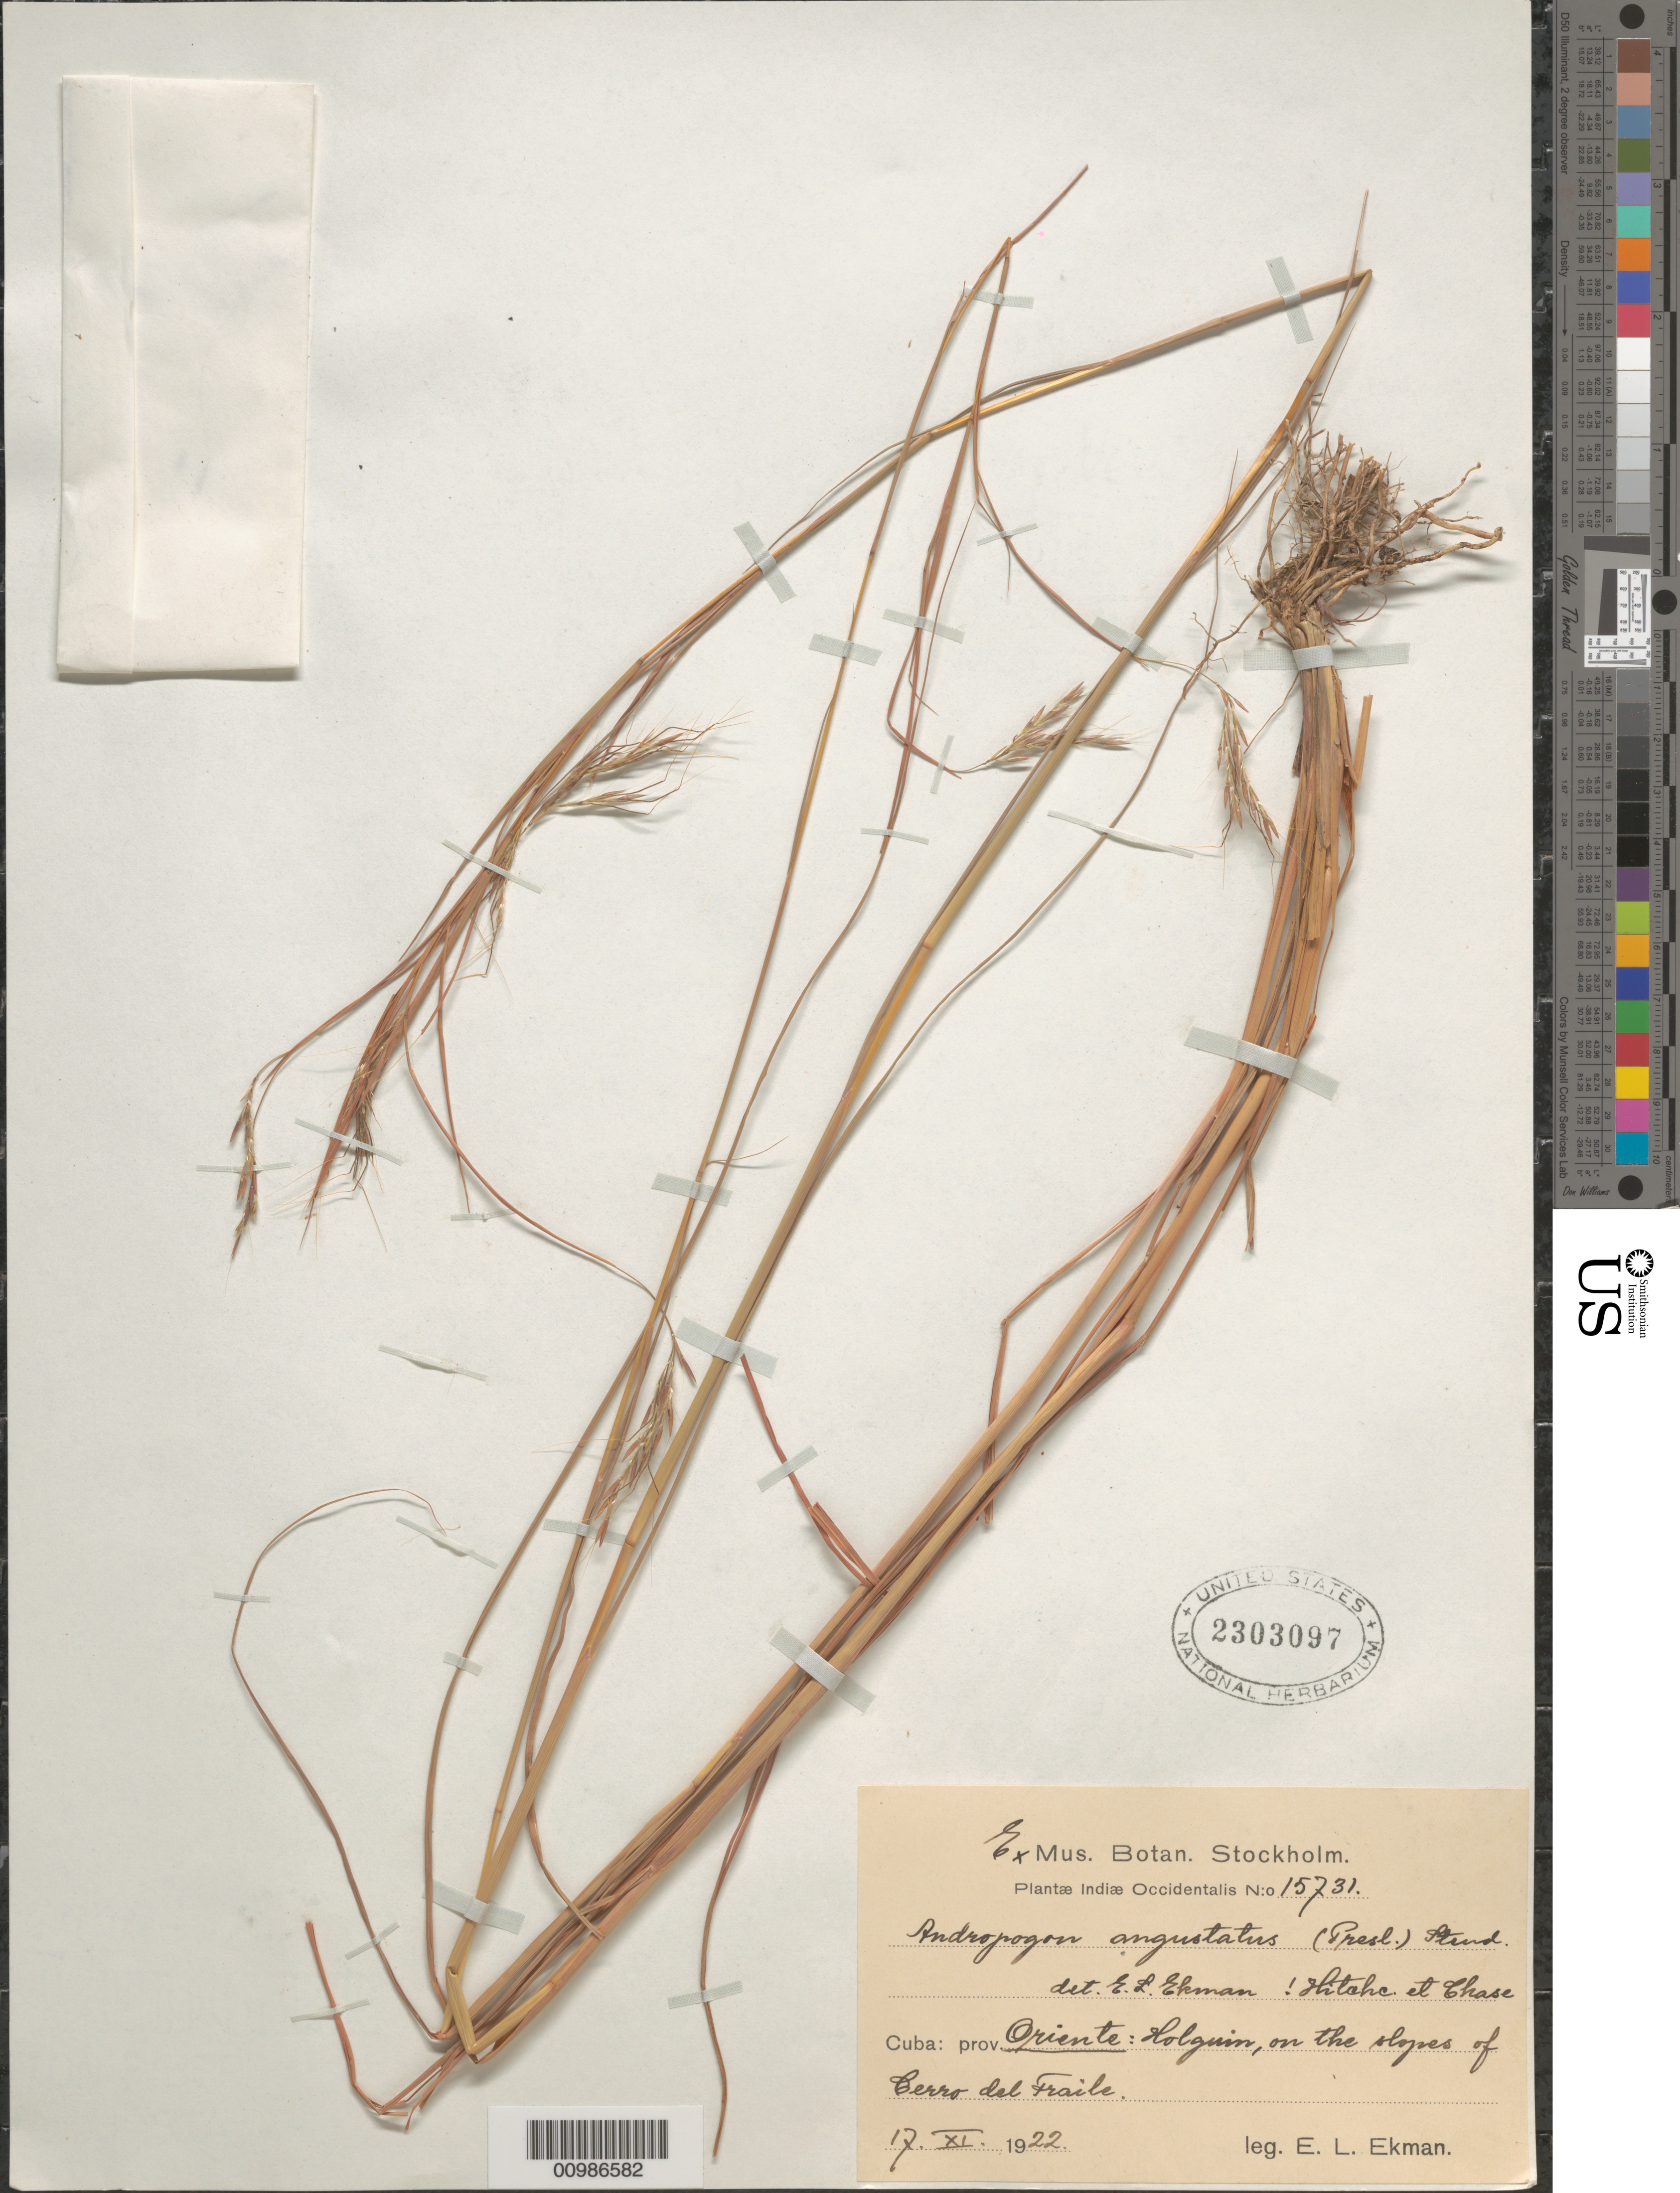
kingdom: Plantae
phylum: Tracheophyta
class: Liliopsida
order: Poales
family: Poaceae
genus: Andropogon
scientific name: Andropogon angustatus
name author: (J. Presl) Steud.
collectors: E. L. Ekman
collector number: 15731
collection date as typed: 17 Nov 1922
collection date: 1922-11-17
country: Cuba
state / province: Holguín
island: Cuba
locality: cerro del fraile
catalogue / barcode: US 2303097